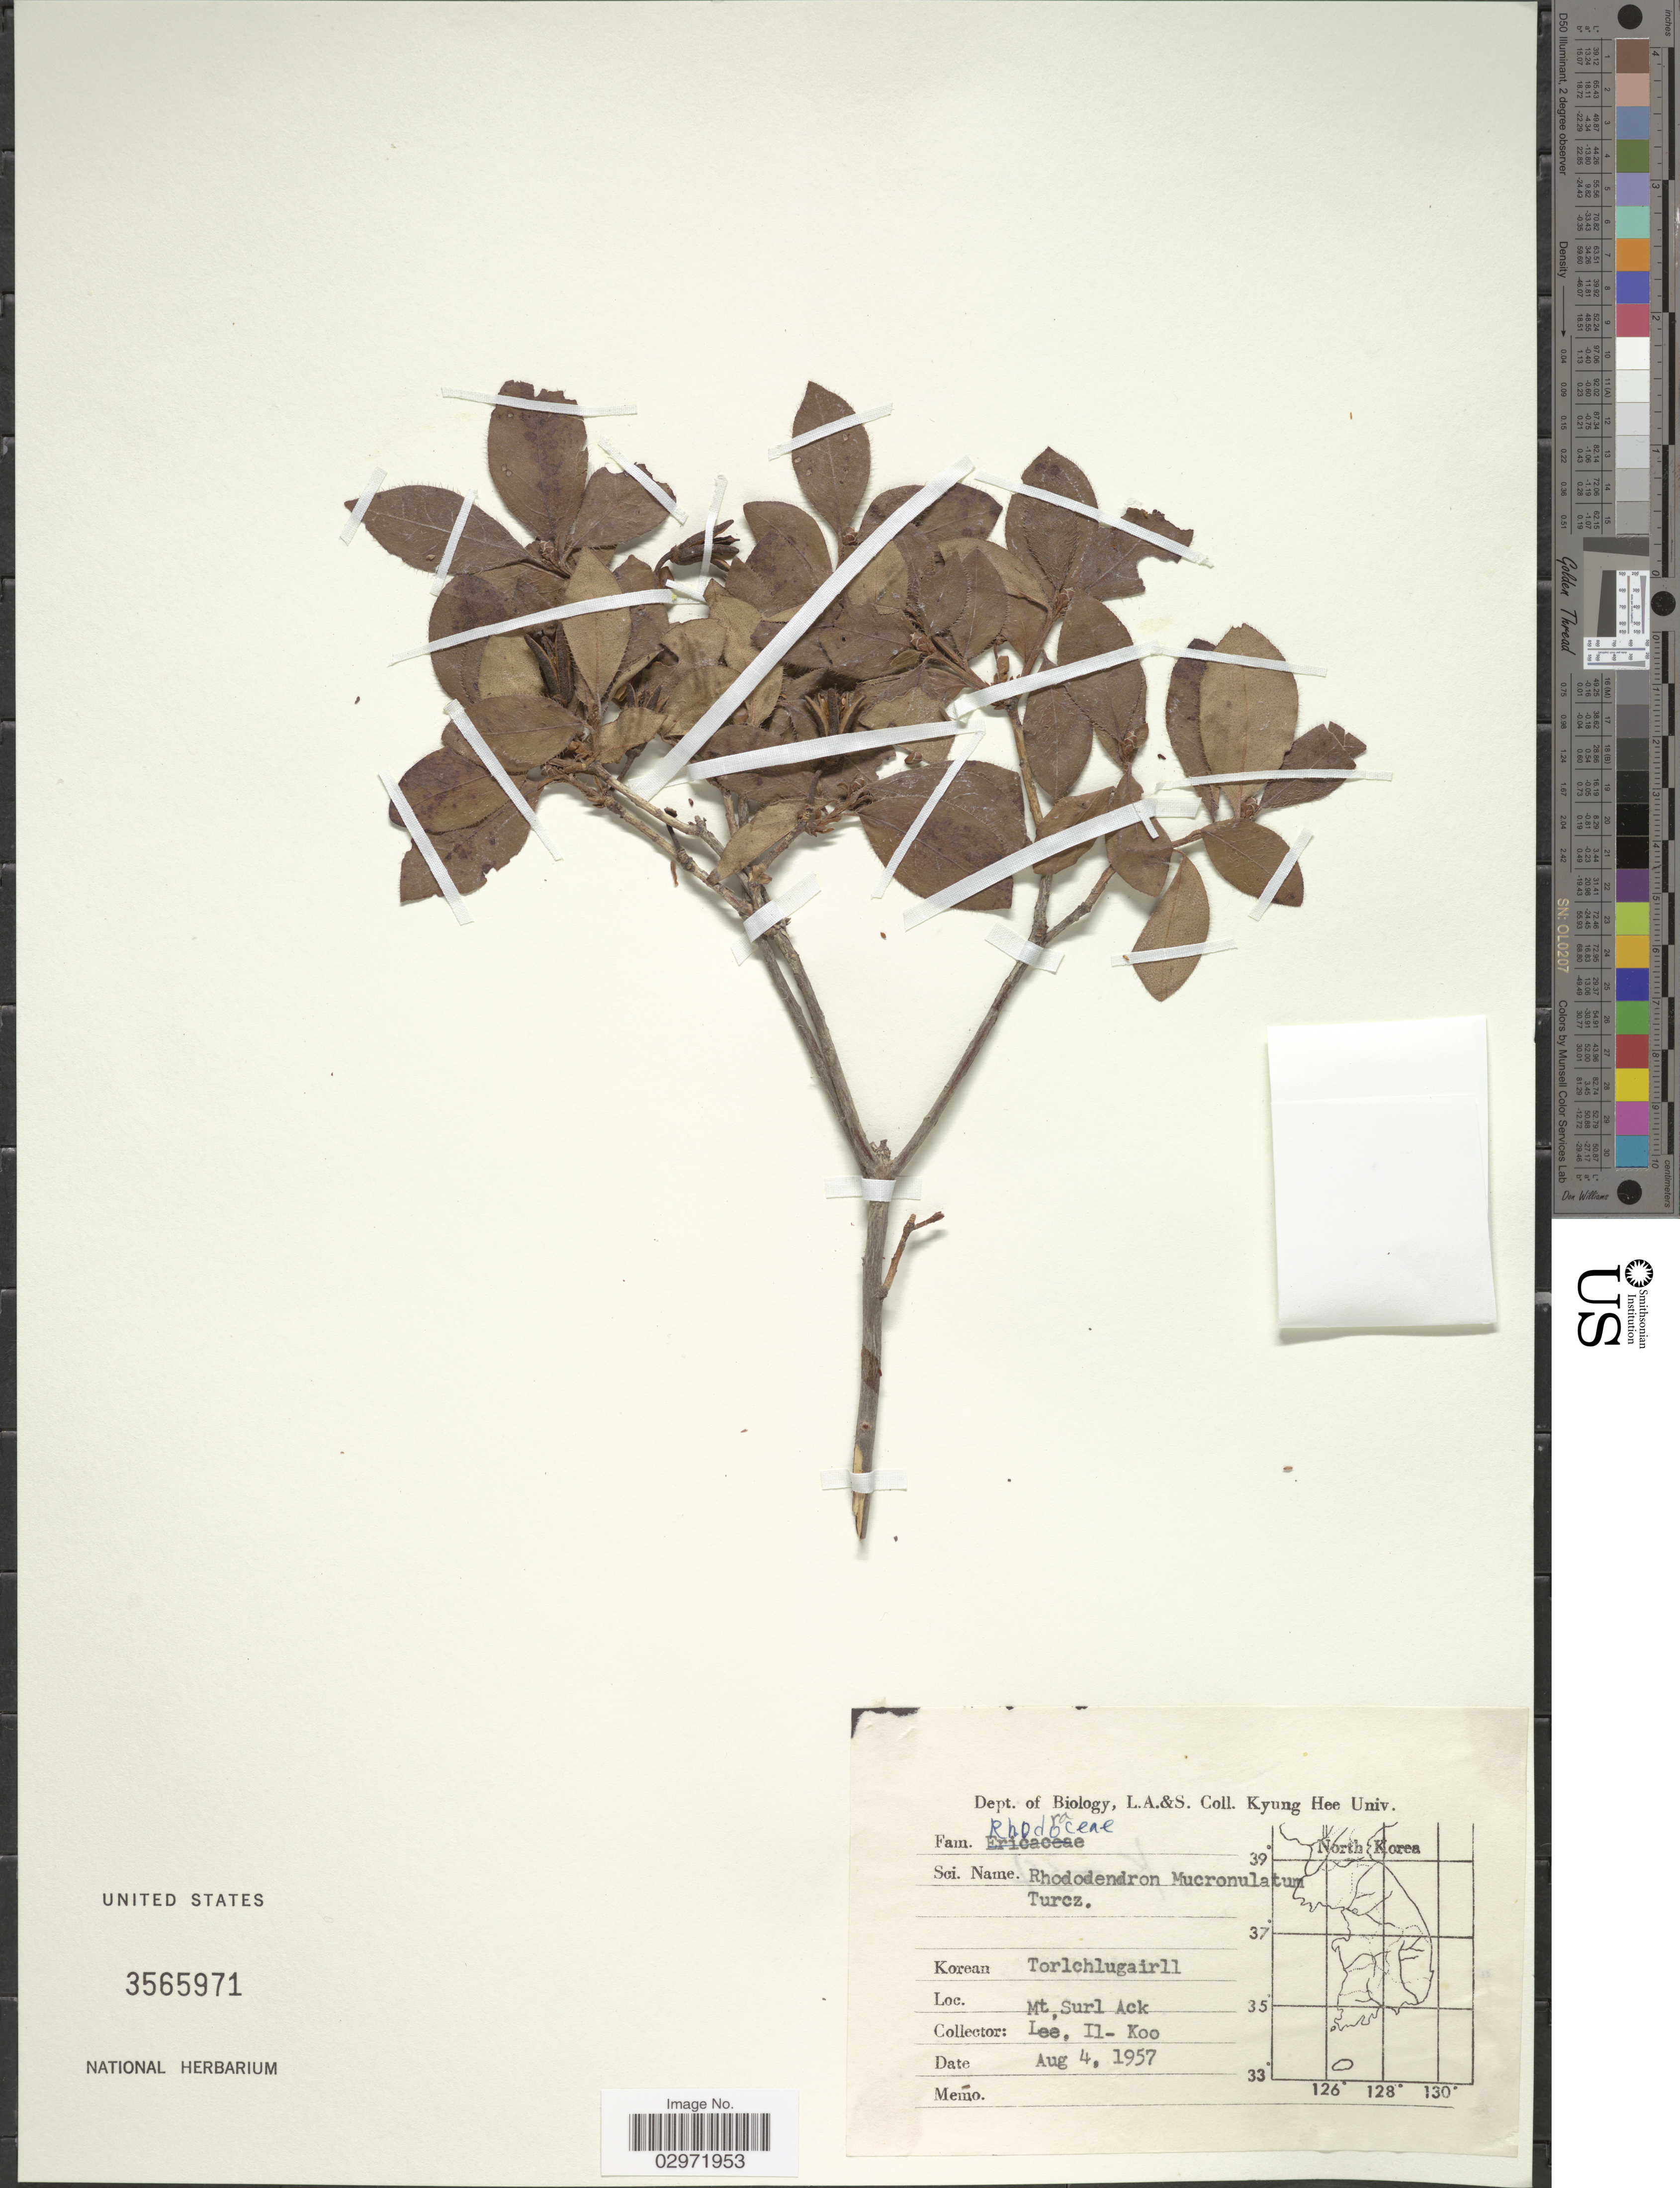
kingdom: Plantae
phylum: Tracheophyta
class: Magnoliopsida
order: Ericales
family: Ericaceae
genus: Rhododendron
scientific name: Rhododendron mucronatum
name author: (Blume) G. Don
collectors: Il-Ko Lee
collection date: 1957-08-04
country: South Korea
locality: Mt Surl Ack.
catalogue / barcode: US 3565971